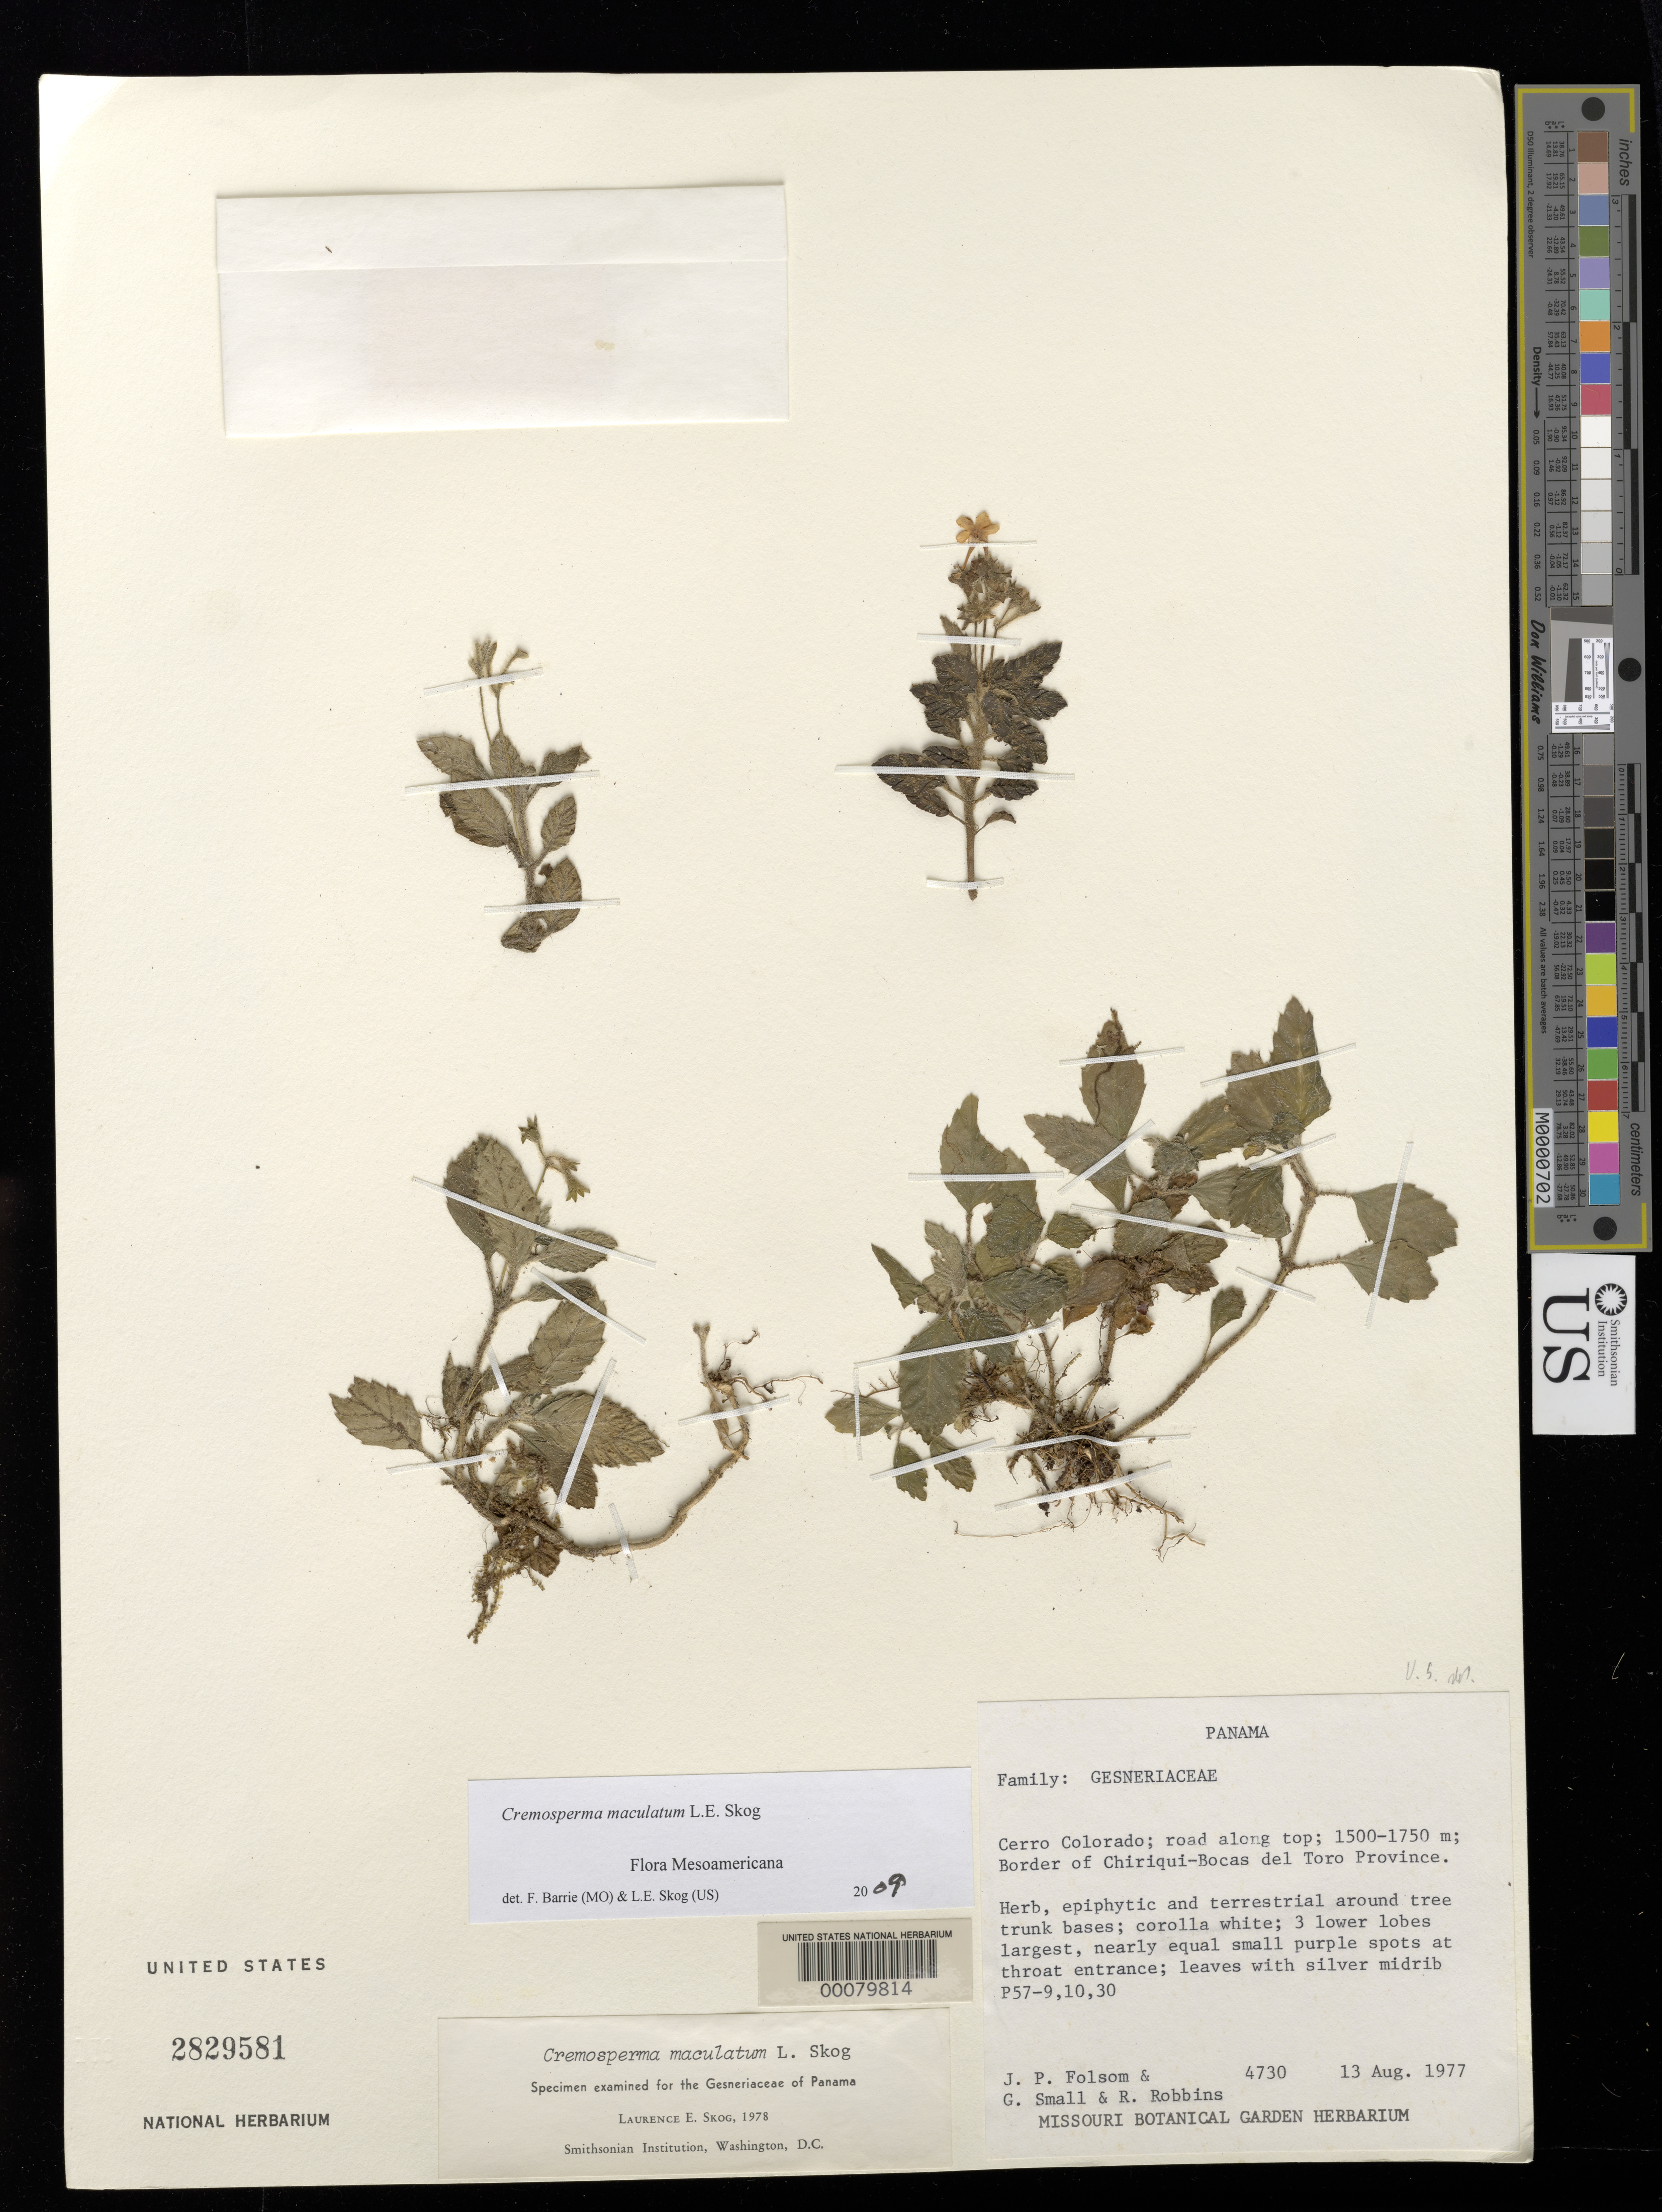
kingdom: Plantae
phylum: Tracheophyta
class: Magnoliopsida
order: Lamiales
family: Gesneriaceae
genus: Cremosperma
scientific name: Cremosperma maculatum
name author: L.E. Skog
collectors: J. P. Folsom, G. Small & R. Robbins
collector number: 4730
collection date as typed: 13 Aug 1977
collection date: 1977-08-13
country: Panama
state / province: Chiriquí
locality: Cerro Colorado, road along top, border of Chiriqui-Bocas del Toro province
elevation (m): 1500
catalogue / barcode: US 2829581